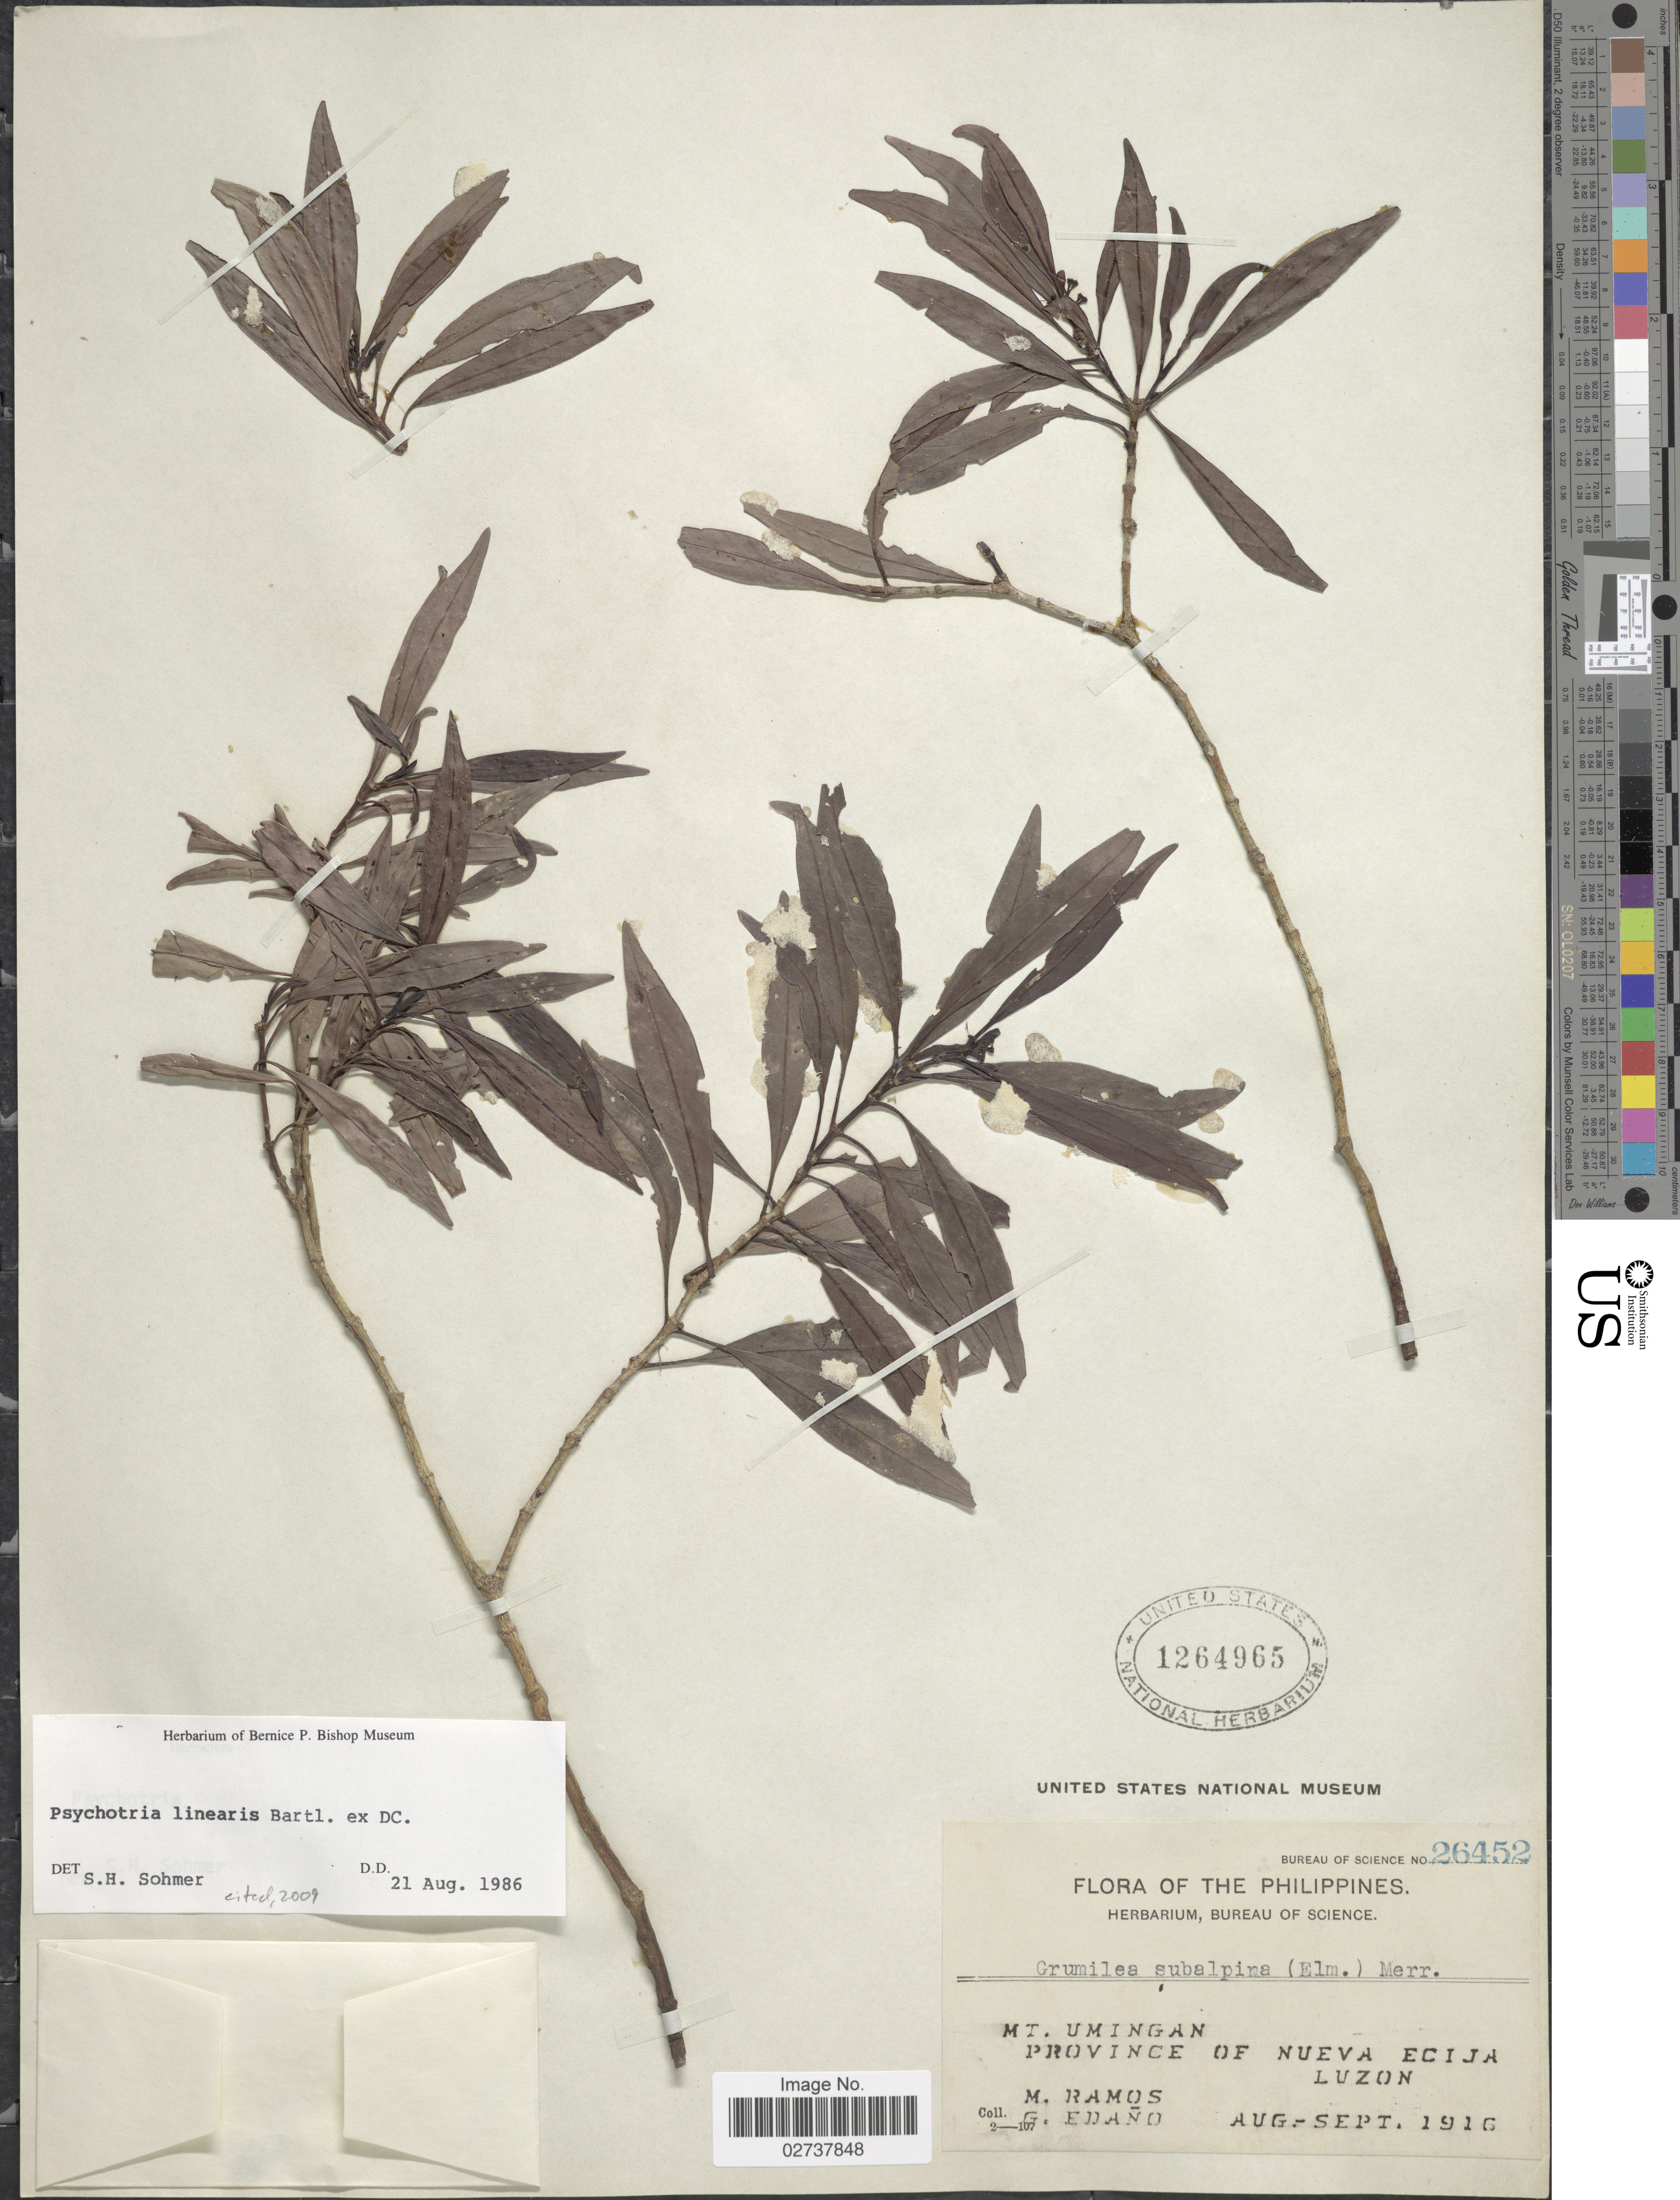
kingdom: Plantae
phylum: Tracheophyta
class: Magnoliopsida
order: Gentianales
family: Rubiaceae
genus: Psychotria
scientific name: Psychotria linearis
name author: Bartl. ex DC.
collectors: M. Ramos & G. Edaño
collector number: Bureau of Science 26452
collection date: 1916-08/1916-09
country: Philippines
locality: Mt. Umingan Province of Nueva Ecija Luzon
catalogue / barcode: US 1264965